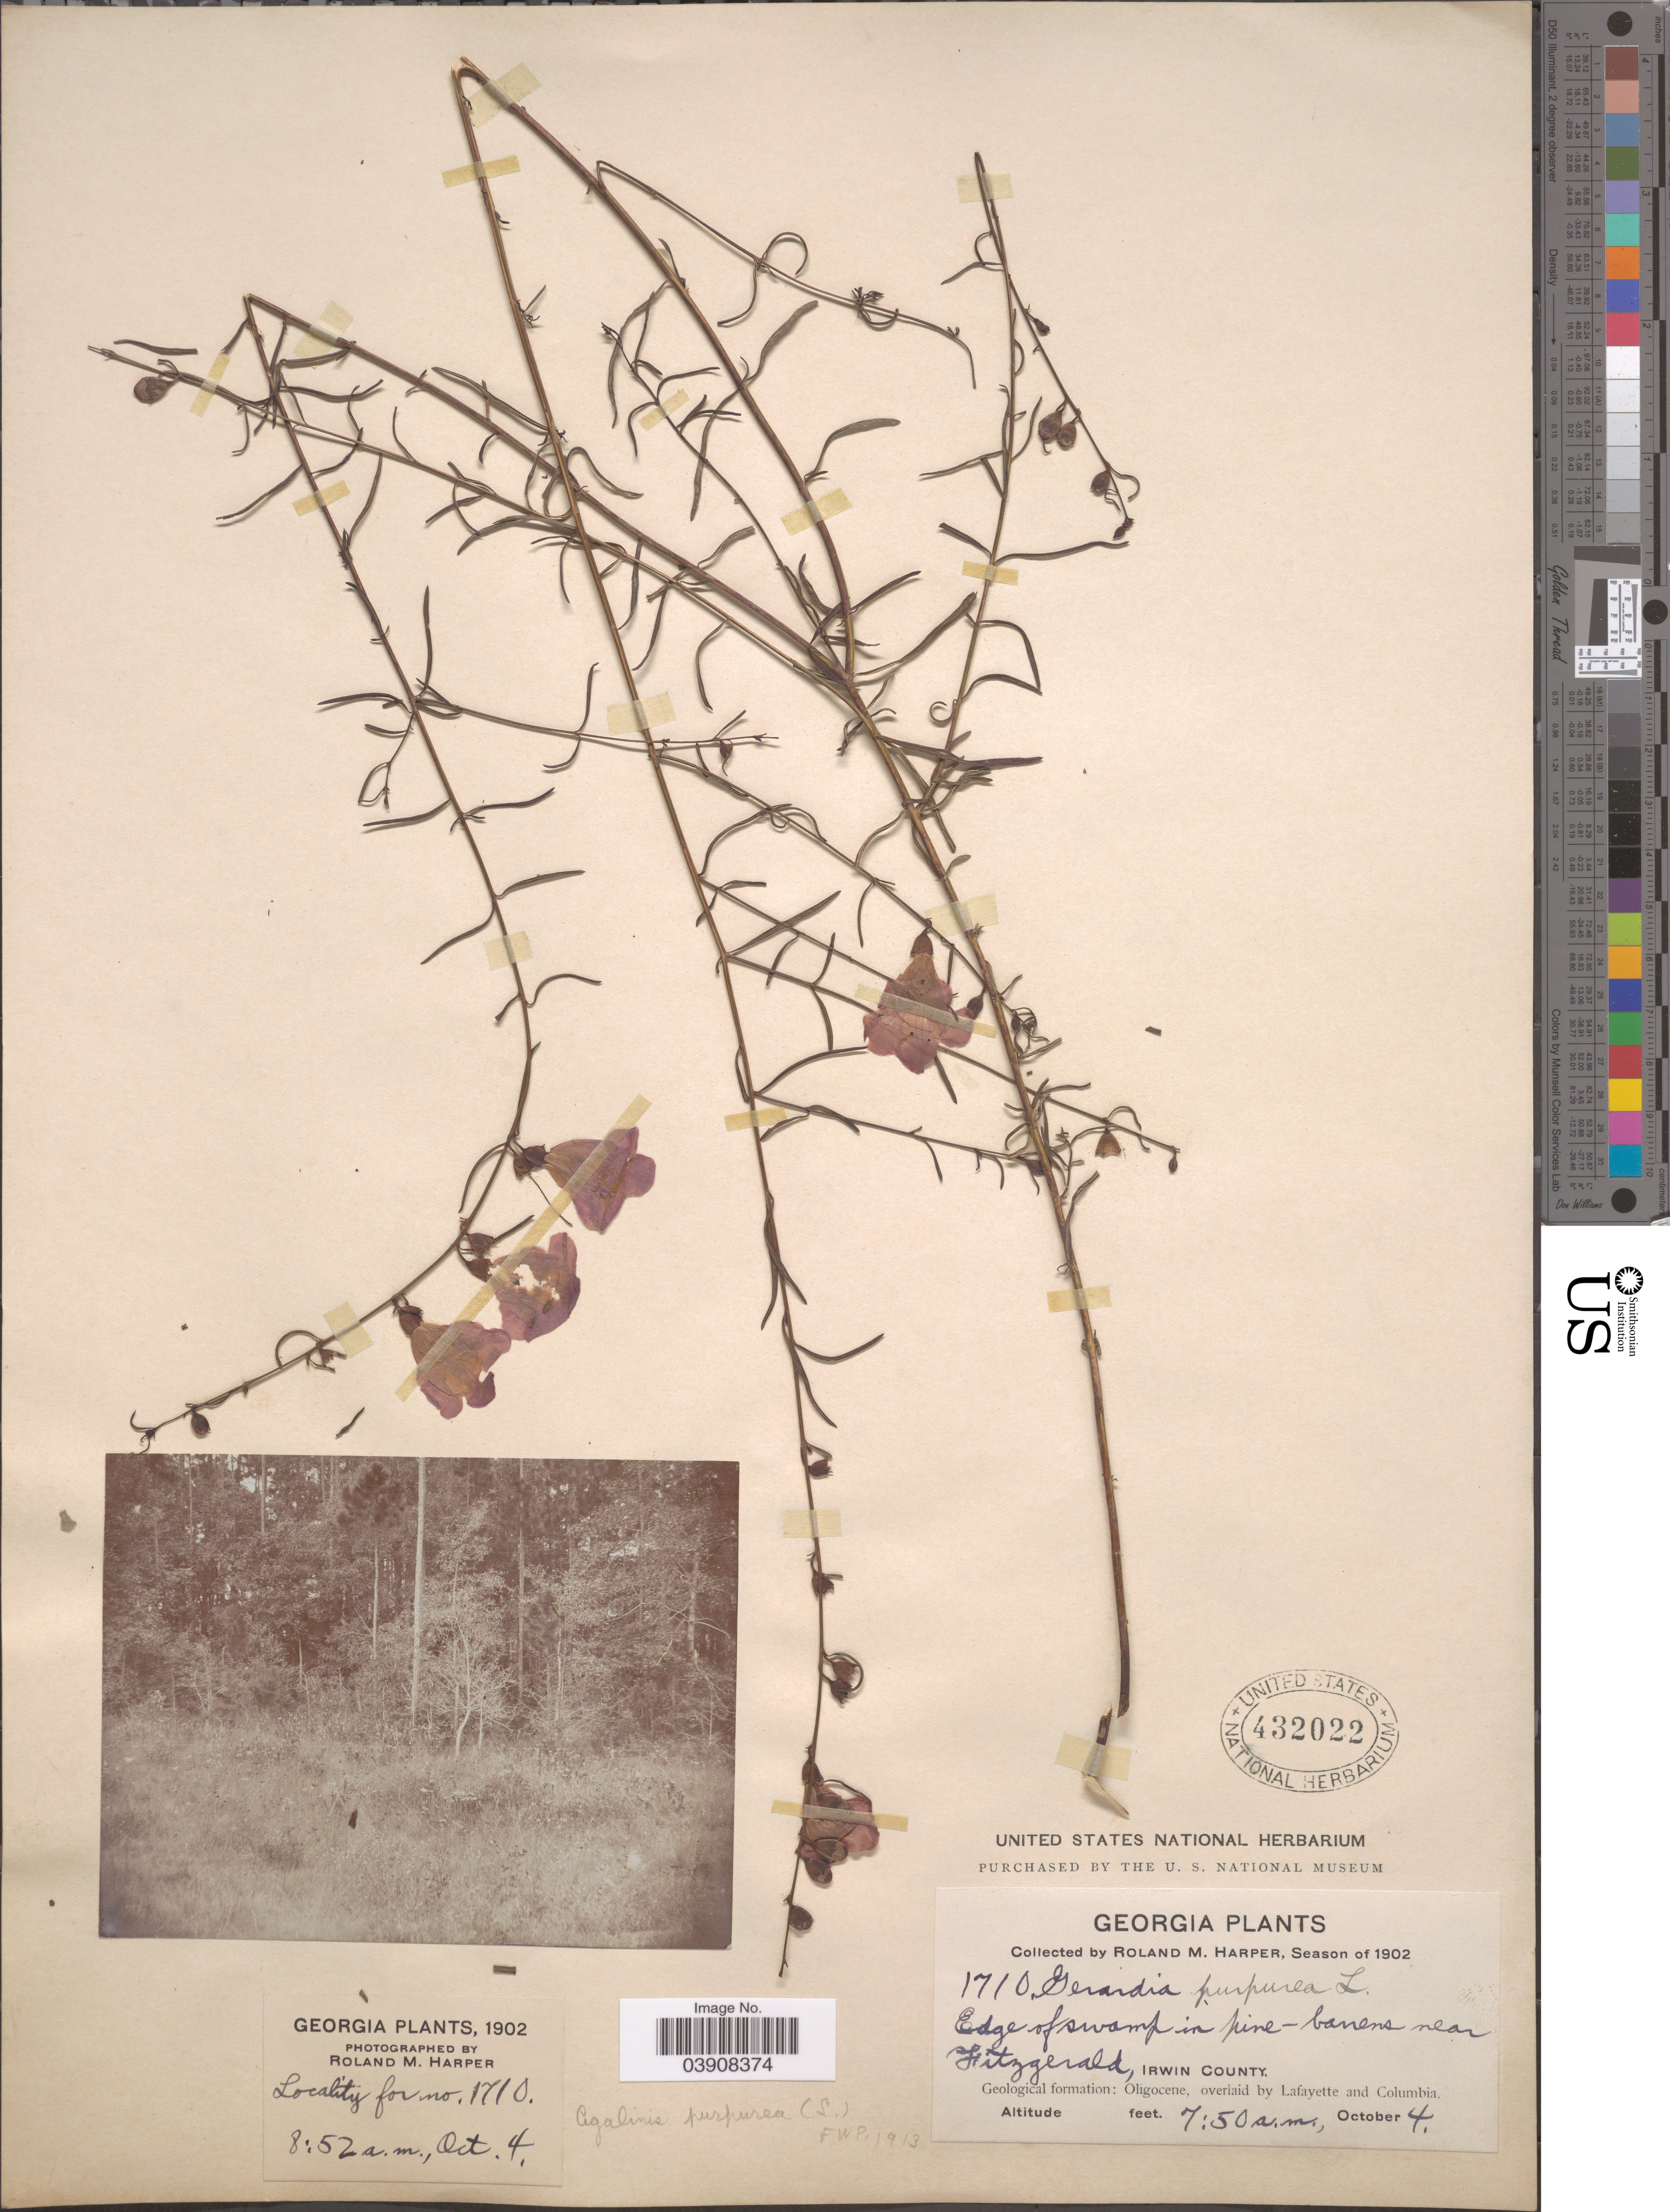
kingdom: Plantae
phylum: Tracheophyta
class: Magnoliopsida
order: Lamiales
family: Orobanchaceae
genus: Agalinis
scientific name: Agalinis purpurea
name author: (L.) Pennell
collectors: R. Harper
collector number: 1710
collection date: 1902-10-04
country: United States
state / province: Georgia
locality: Edge of swamp in pine-barrens near Fitzgerald, Irwin County. Geological formation: Oligocene, overlaid by Lafayette and Columbia.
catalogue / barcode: US 432022